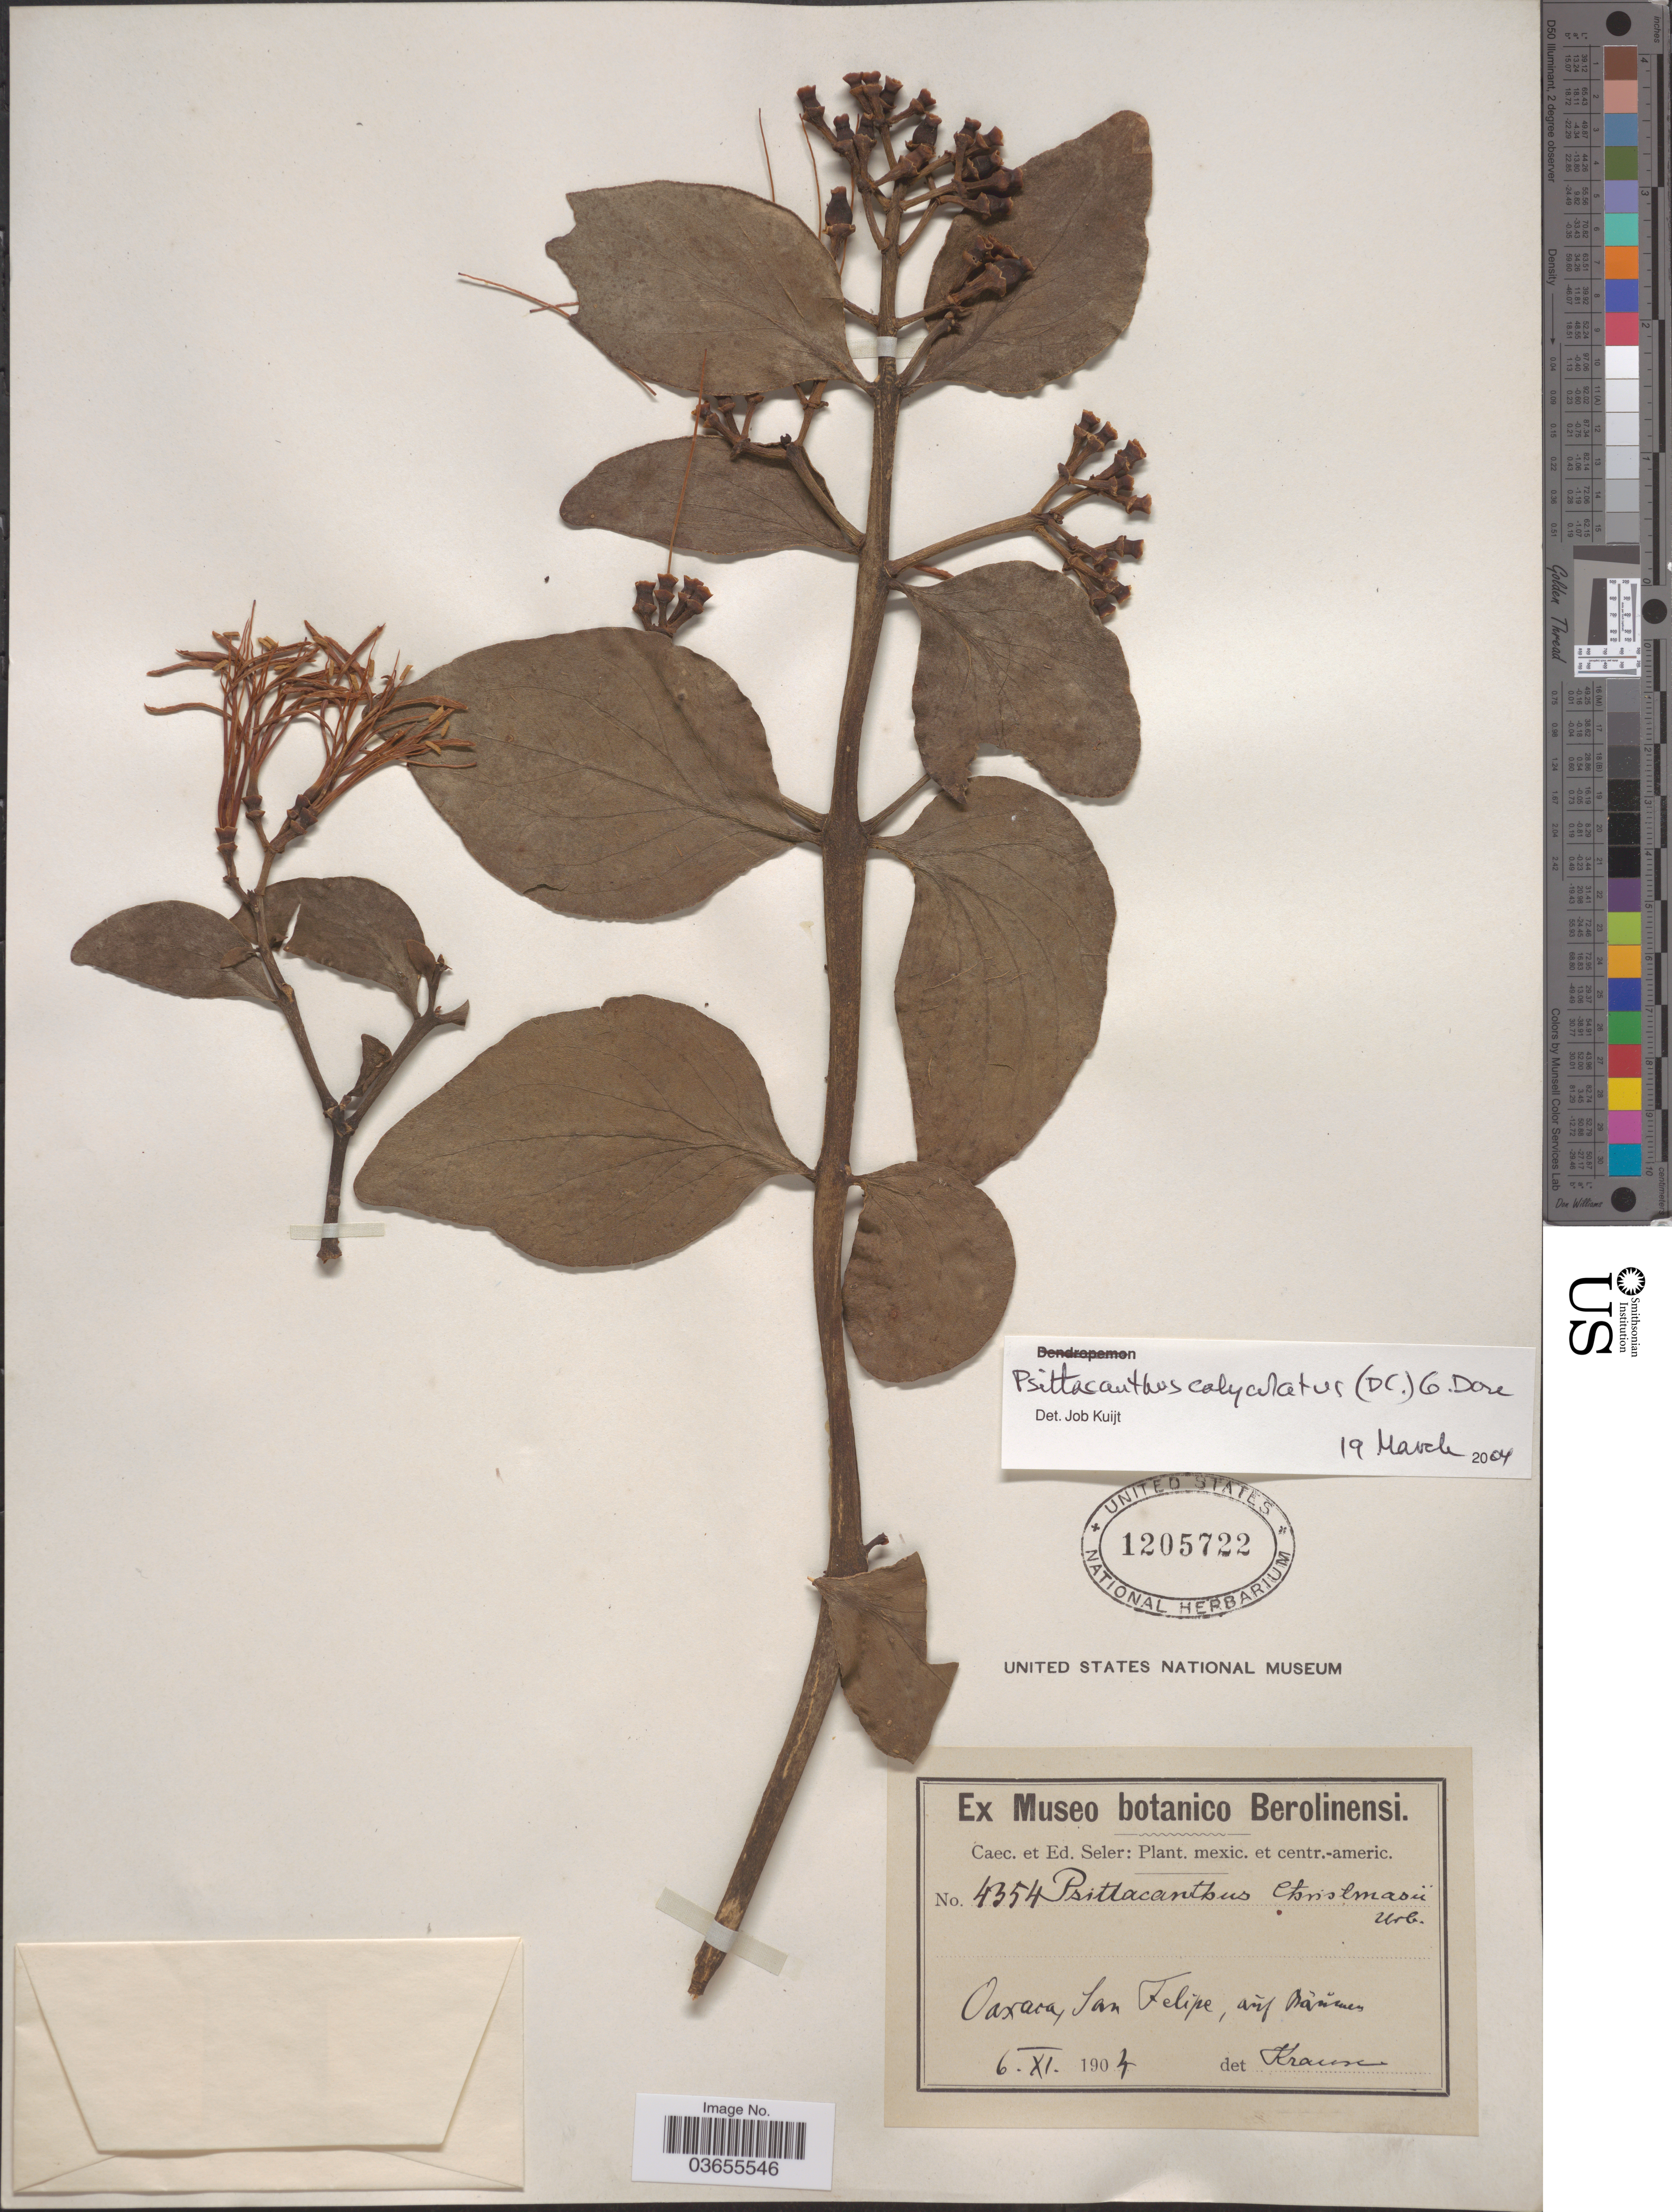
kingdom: Plantae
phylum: Tracheophyta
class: Magnoliopsida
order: Santalales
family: Loranthaceae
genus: Psittacanthus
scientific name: Psittacanthus calyculatus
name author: (DC.) G. Don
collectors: C. Seler & E. G. Seler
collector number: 4354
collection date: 1904-11-06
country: Mexico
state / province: Oaxaca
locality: San Felipe, auf Báumen.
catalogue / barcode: US 1205722